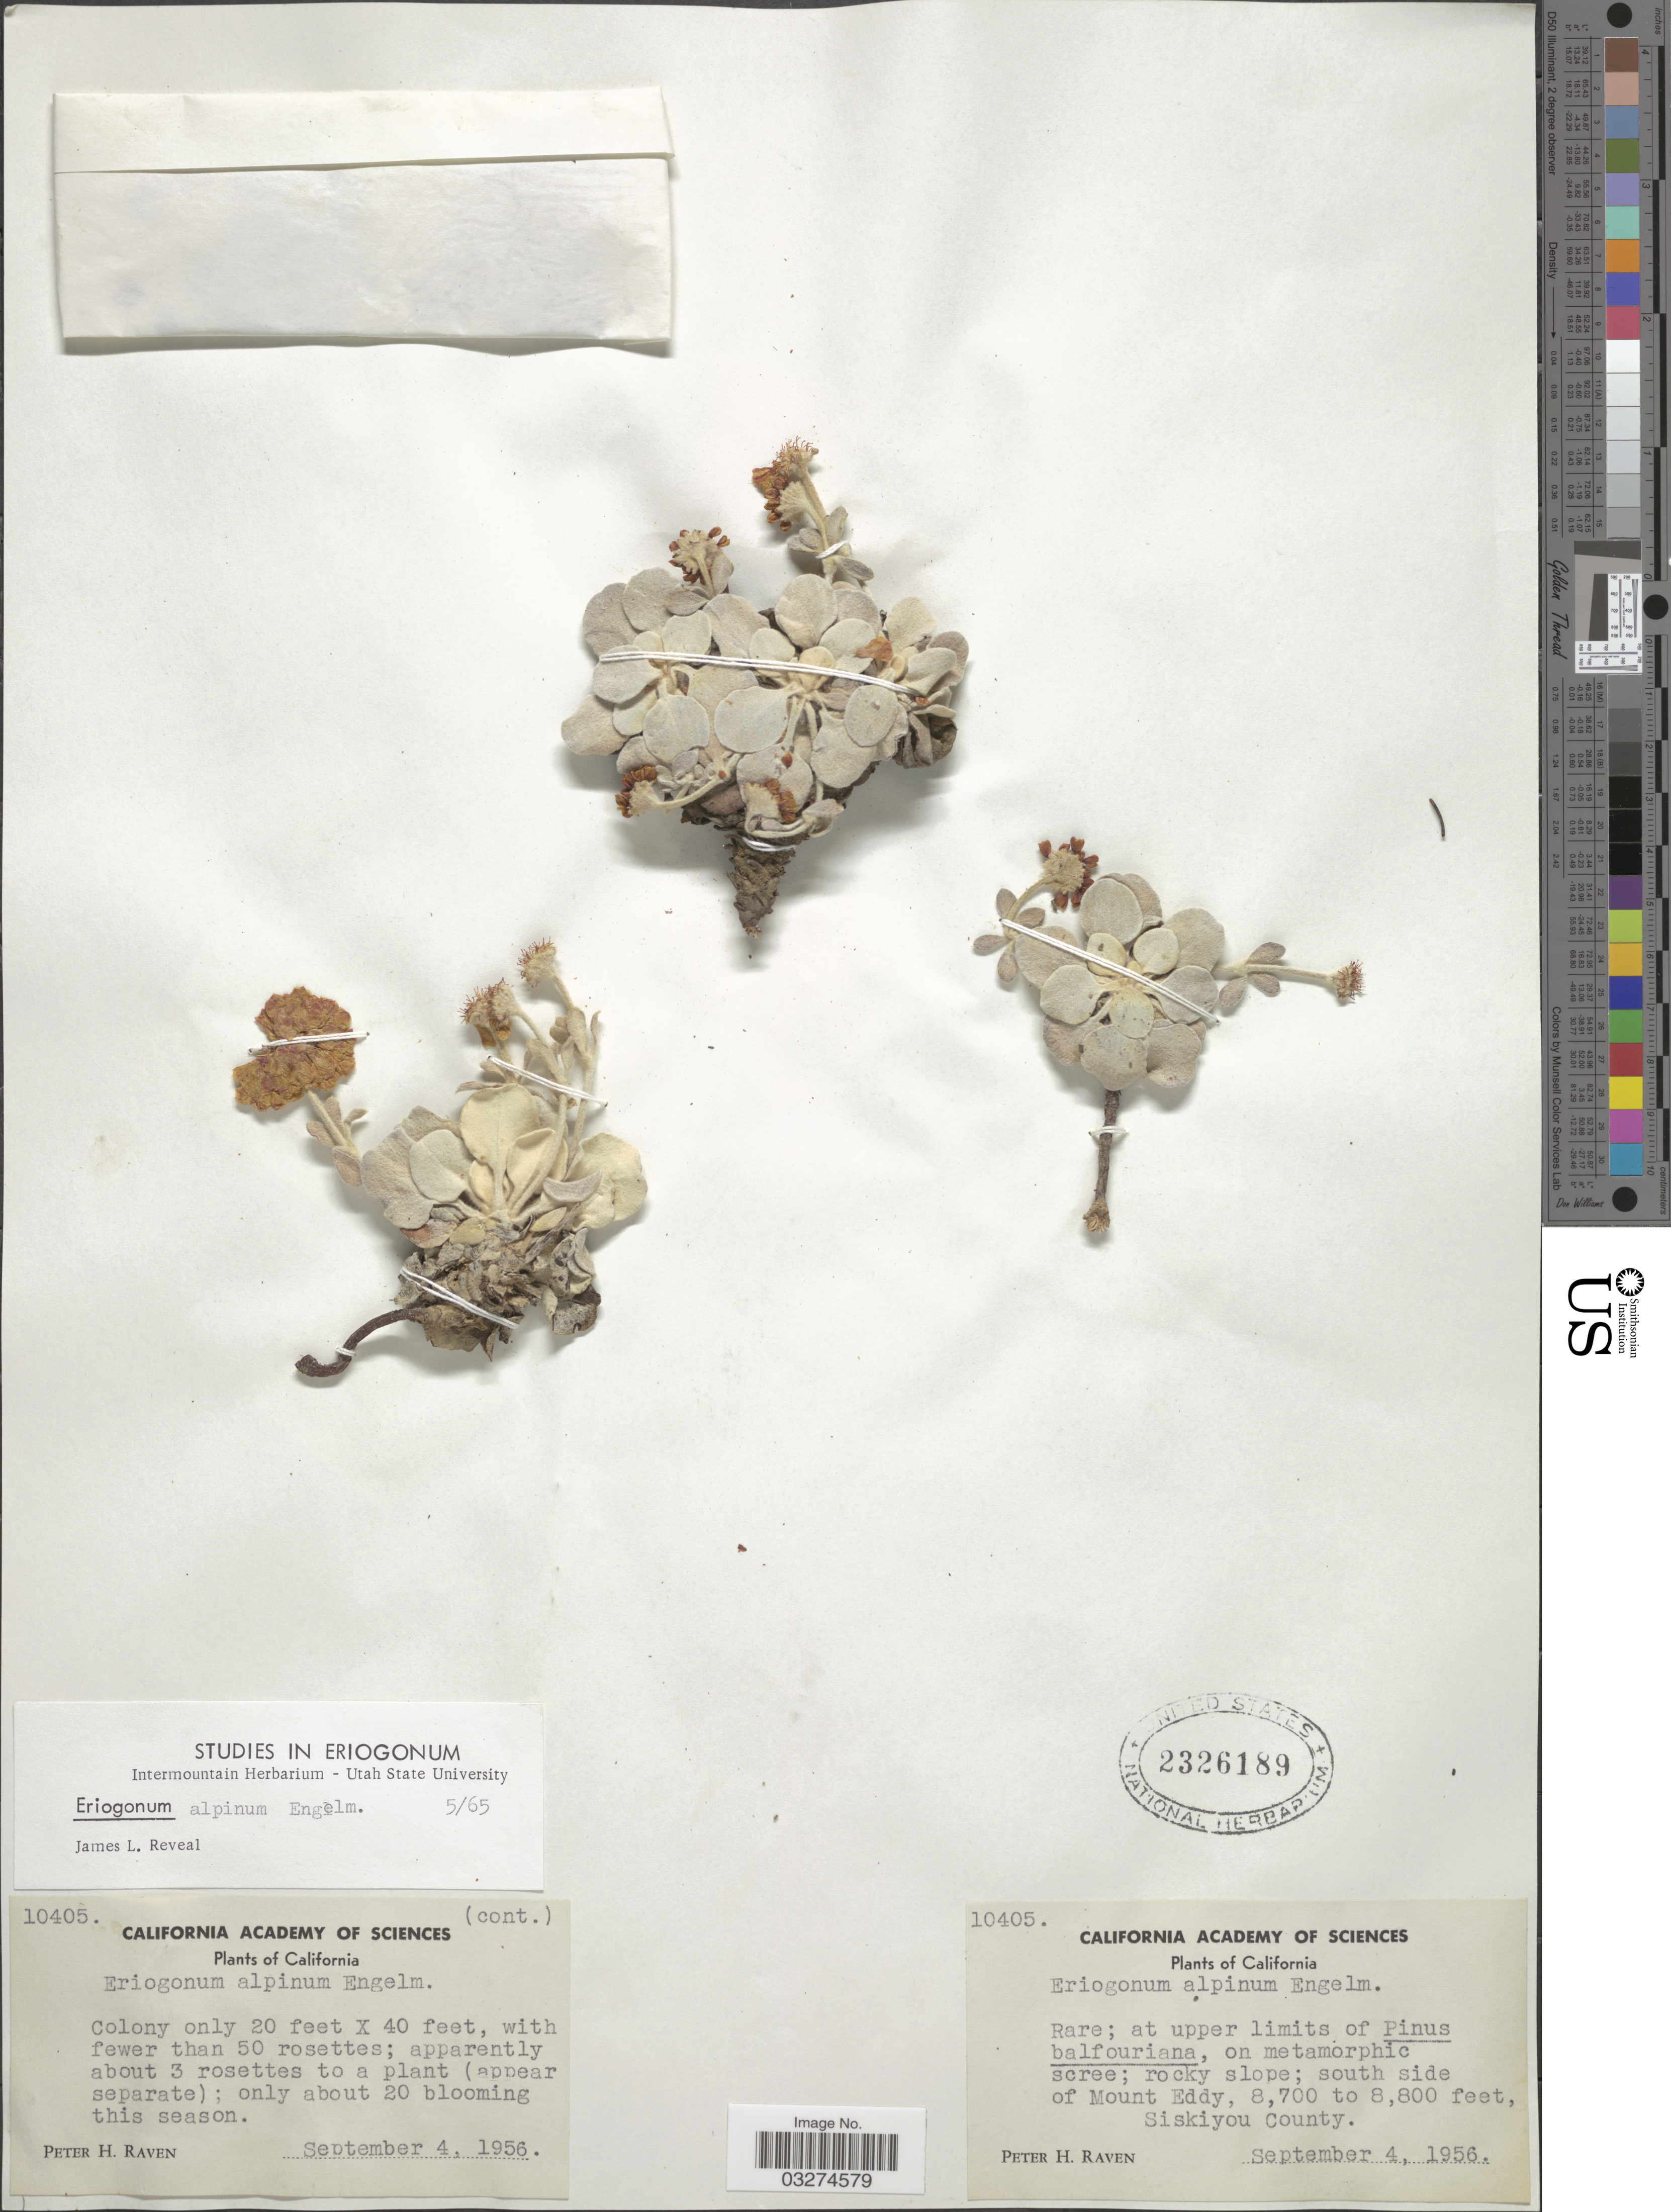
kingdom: Plantae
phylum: Tracheophyta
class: Magnoliopsida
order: Caryophyllales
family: Polygonaceae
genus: Eriogonum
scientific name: Eriogonum alpinum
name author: Engelm.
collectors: P. Raven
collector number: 10405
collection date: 1956-09-04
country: United States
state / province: California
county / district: Siskiyou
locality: South side of Mount Eddy. Siskiyou County.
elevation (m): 2652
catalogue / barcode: US 2326189